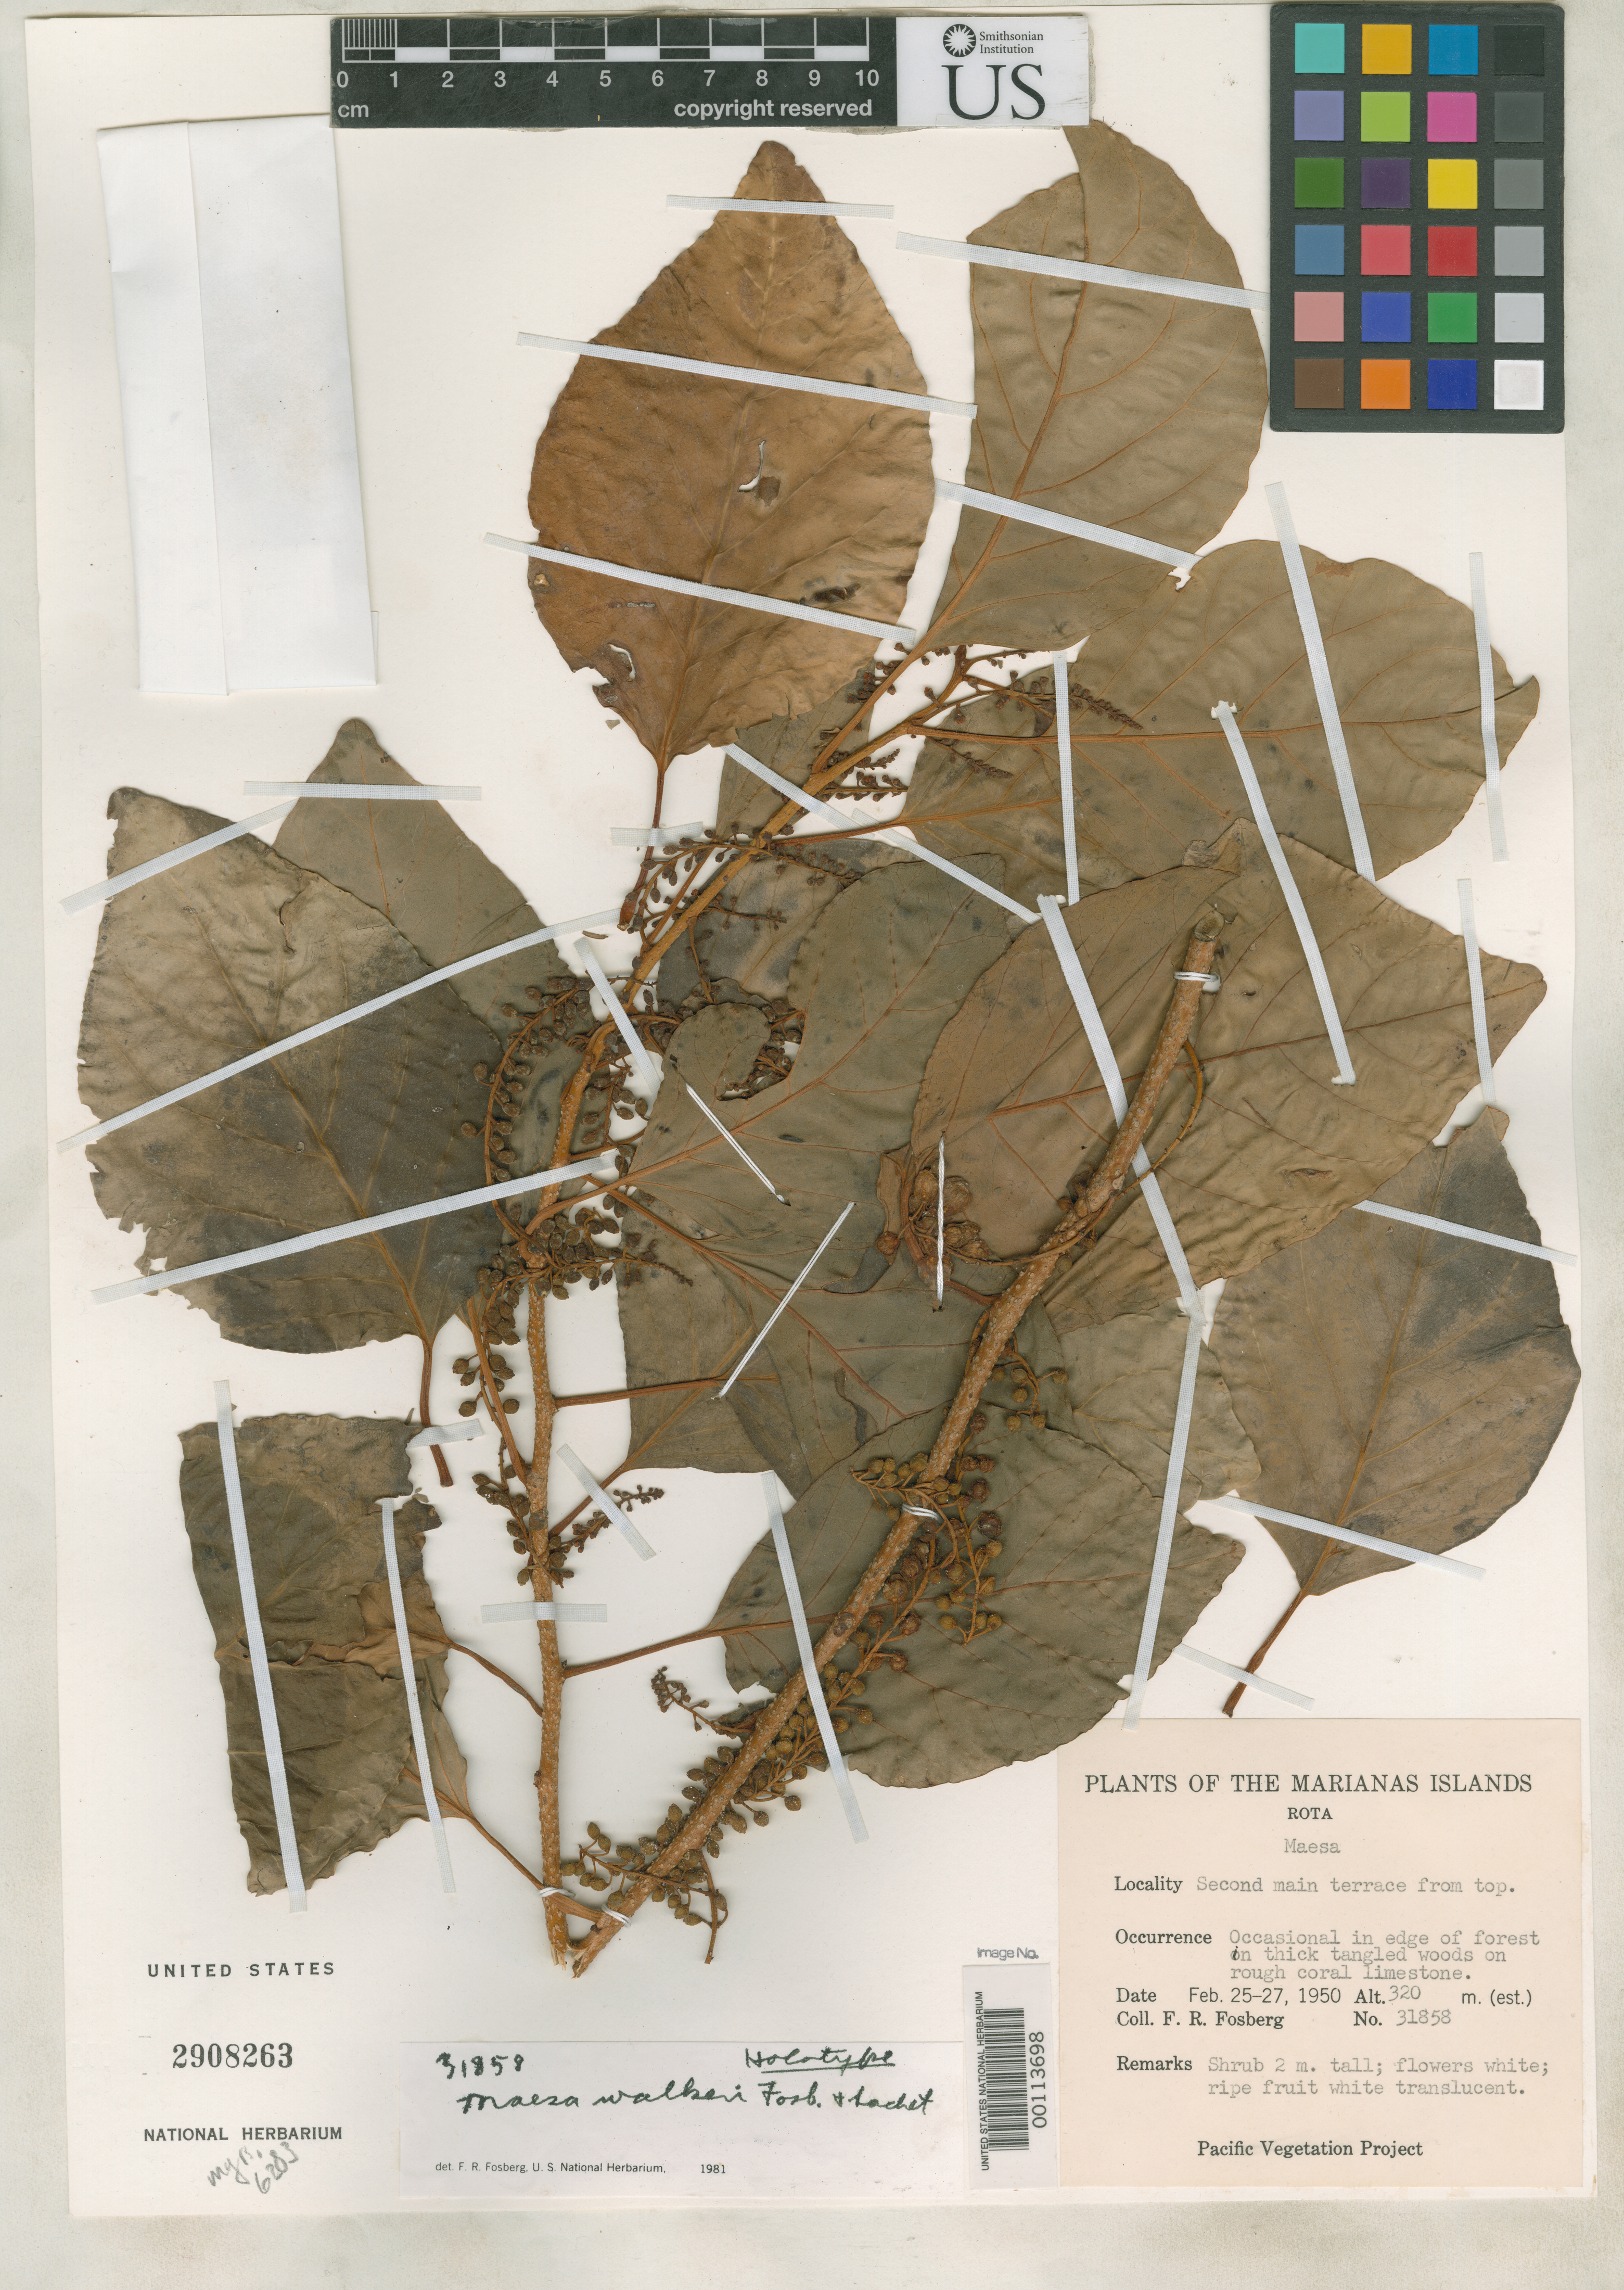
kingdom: Plantae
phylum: Tracheophyta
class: Magnoliopsida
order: Ericales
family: Primulaceae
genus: Maesa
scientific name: Maesa walkeri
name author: Fosberg & Sachet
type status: Holotype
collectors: F. R. Fosberg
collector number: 31858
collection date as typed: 25 Feb 1950 to 27 Feb 1950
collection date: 1950-02-25/1950-02-27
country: Northern Mariana Islands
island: Rota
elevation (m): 320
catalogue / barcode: US 2908263